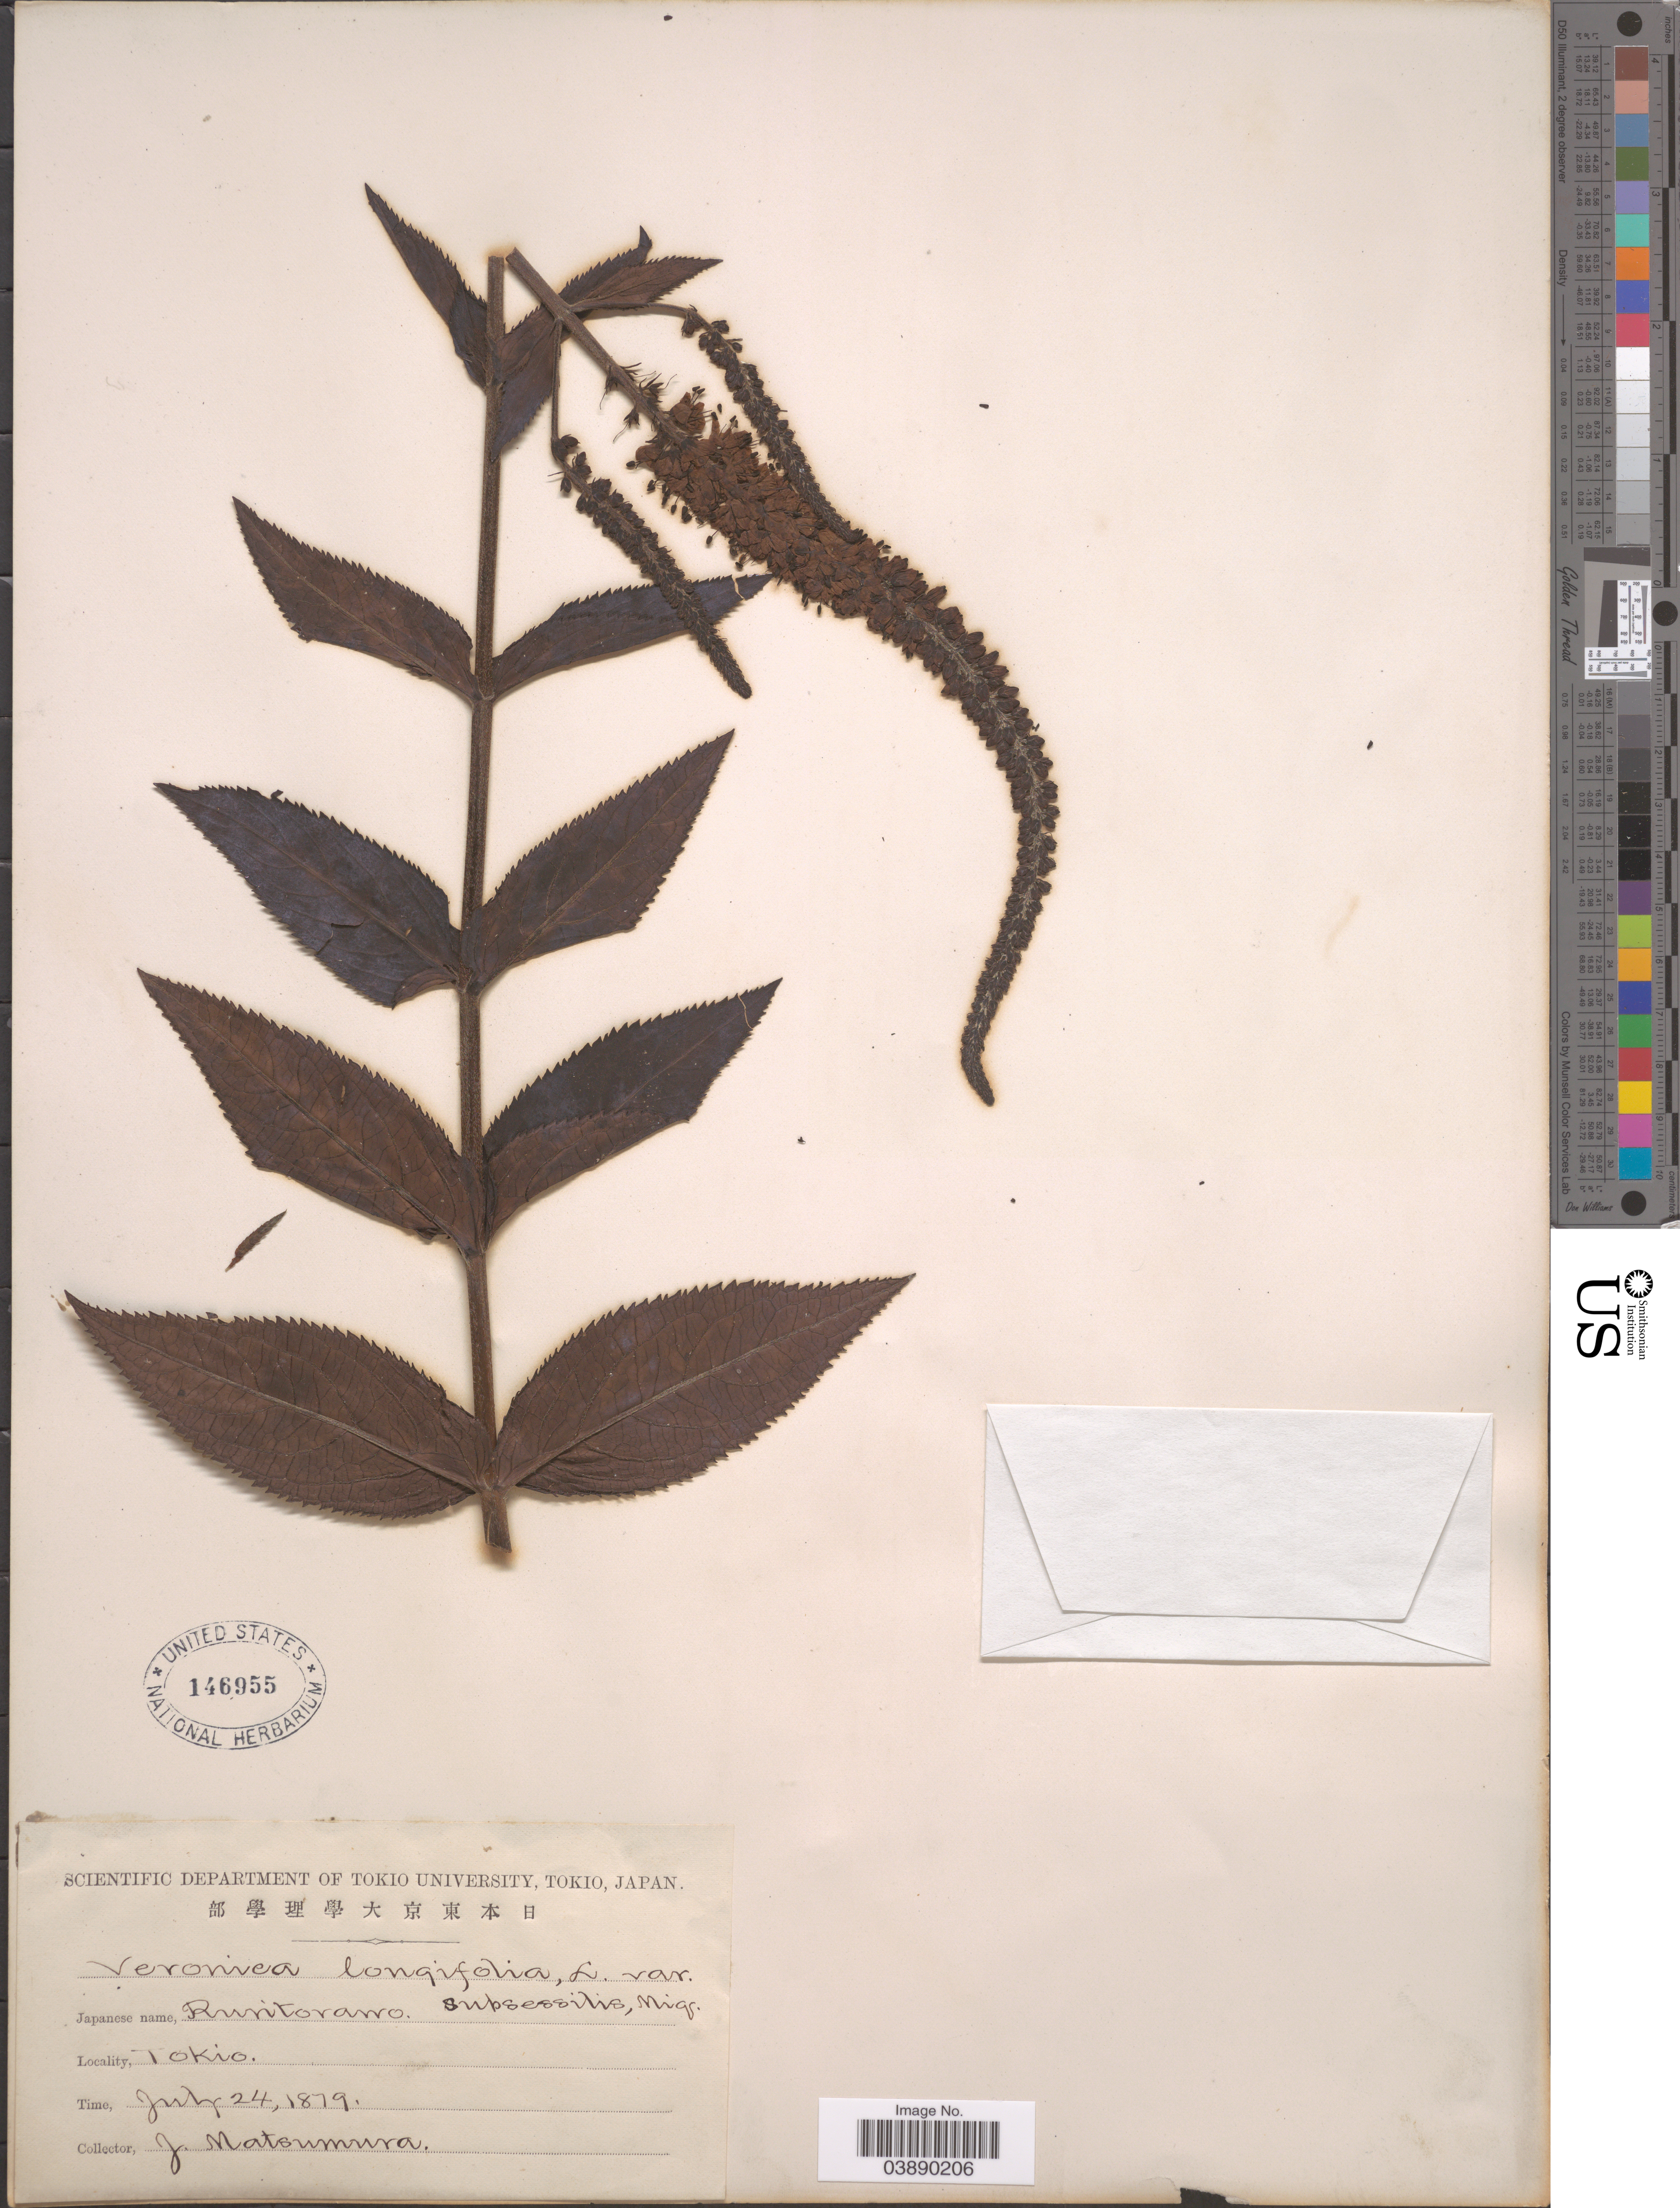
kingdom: Plantae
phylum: Tracheophyta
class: Magnoliopsida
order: Lamiales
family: Plantaginaceae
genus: Veronica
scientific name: Veronica longifolia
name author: L.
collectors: J. Matsumura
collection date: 1879-07-24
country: Japan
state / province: Tokyo, Federal City of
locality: Tokio.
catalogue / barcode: US 146955